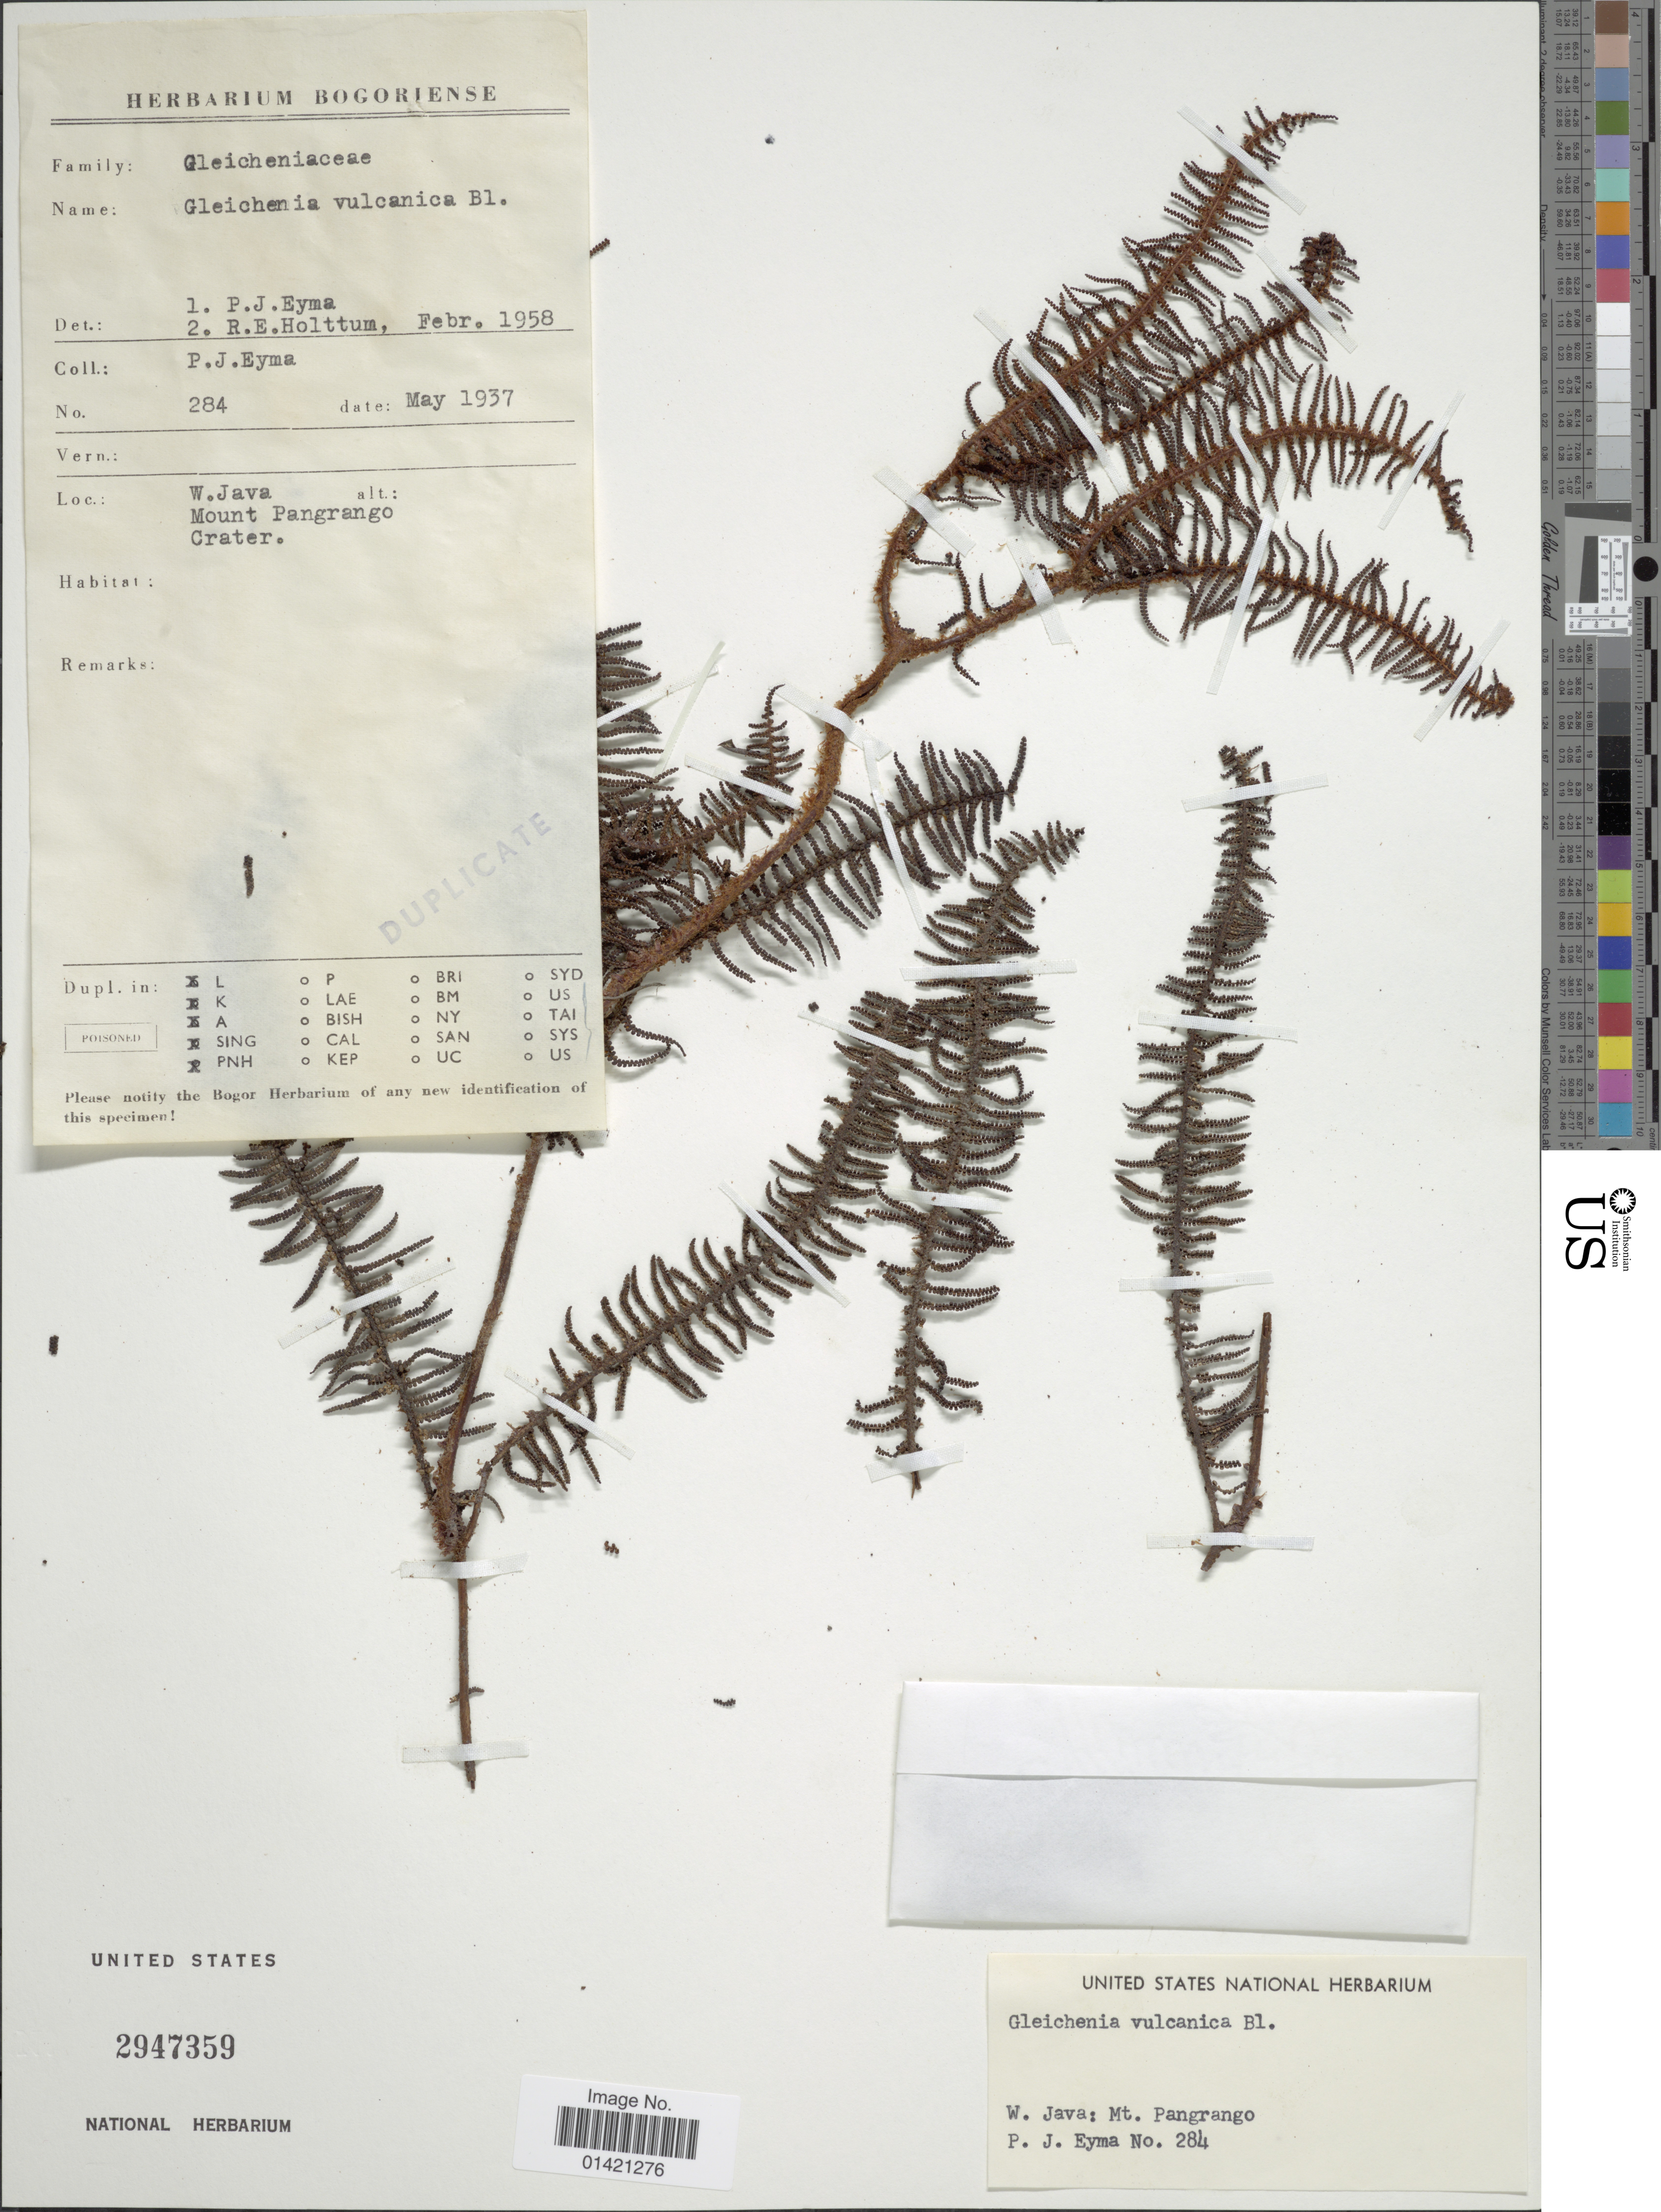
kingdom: Plantae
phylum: Tracheophyta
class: Polypodiopsida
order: Gleicheniales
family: Gleicheniaceae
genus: Gleichenia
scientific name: Gleichenia vulcanica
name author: Blume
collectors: P. J. Eyma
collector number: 284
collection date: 1937-05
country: Indonesia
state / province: Java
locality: W. Java: Mt. Pangrango. Crater.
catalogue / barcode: US 2947359